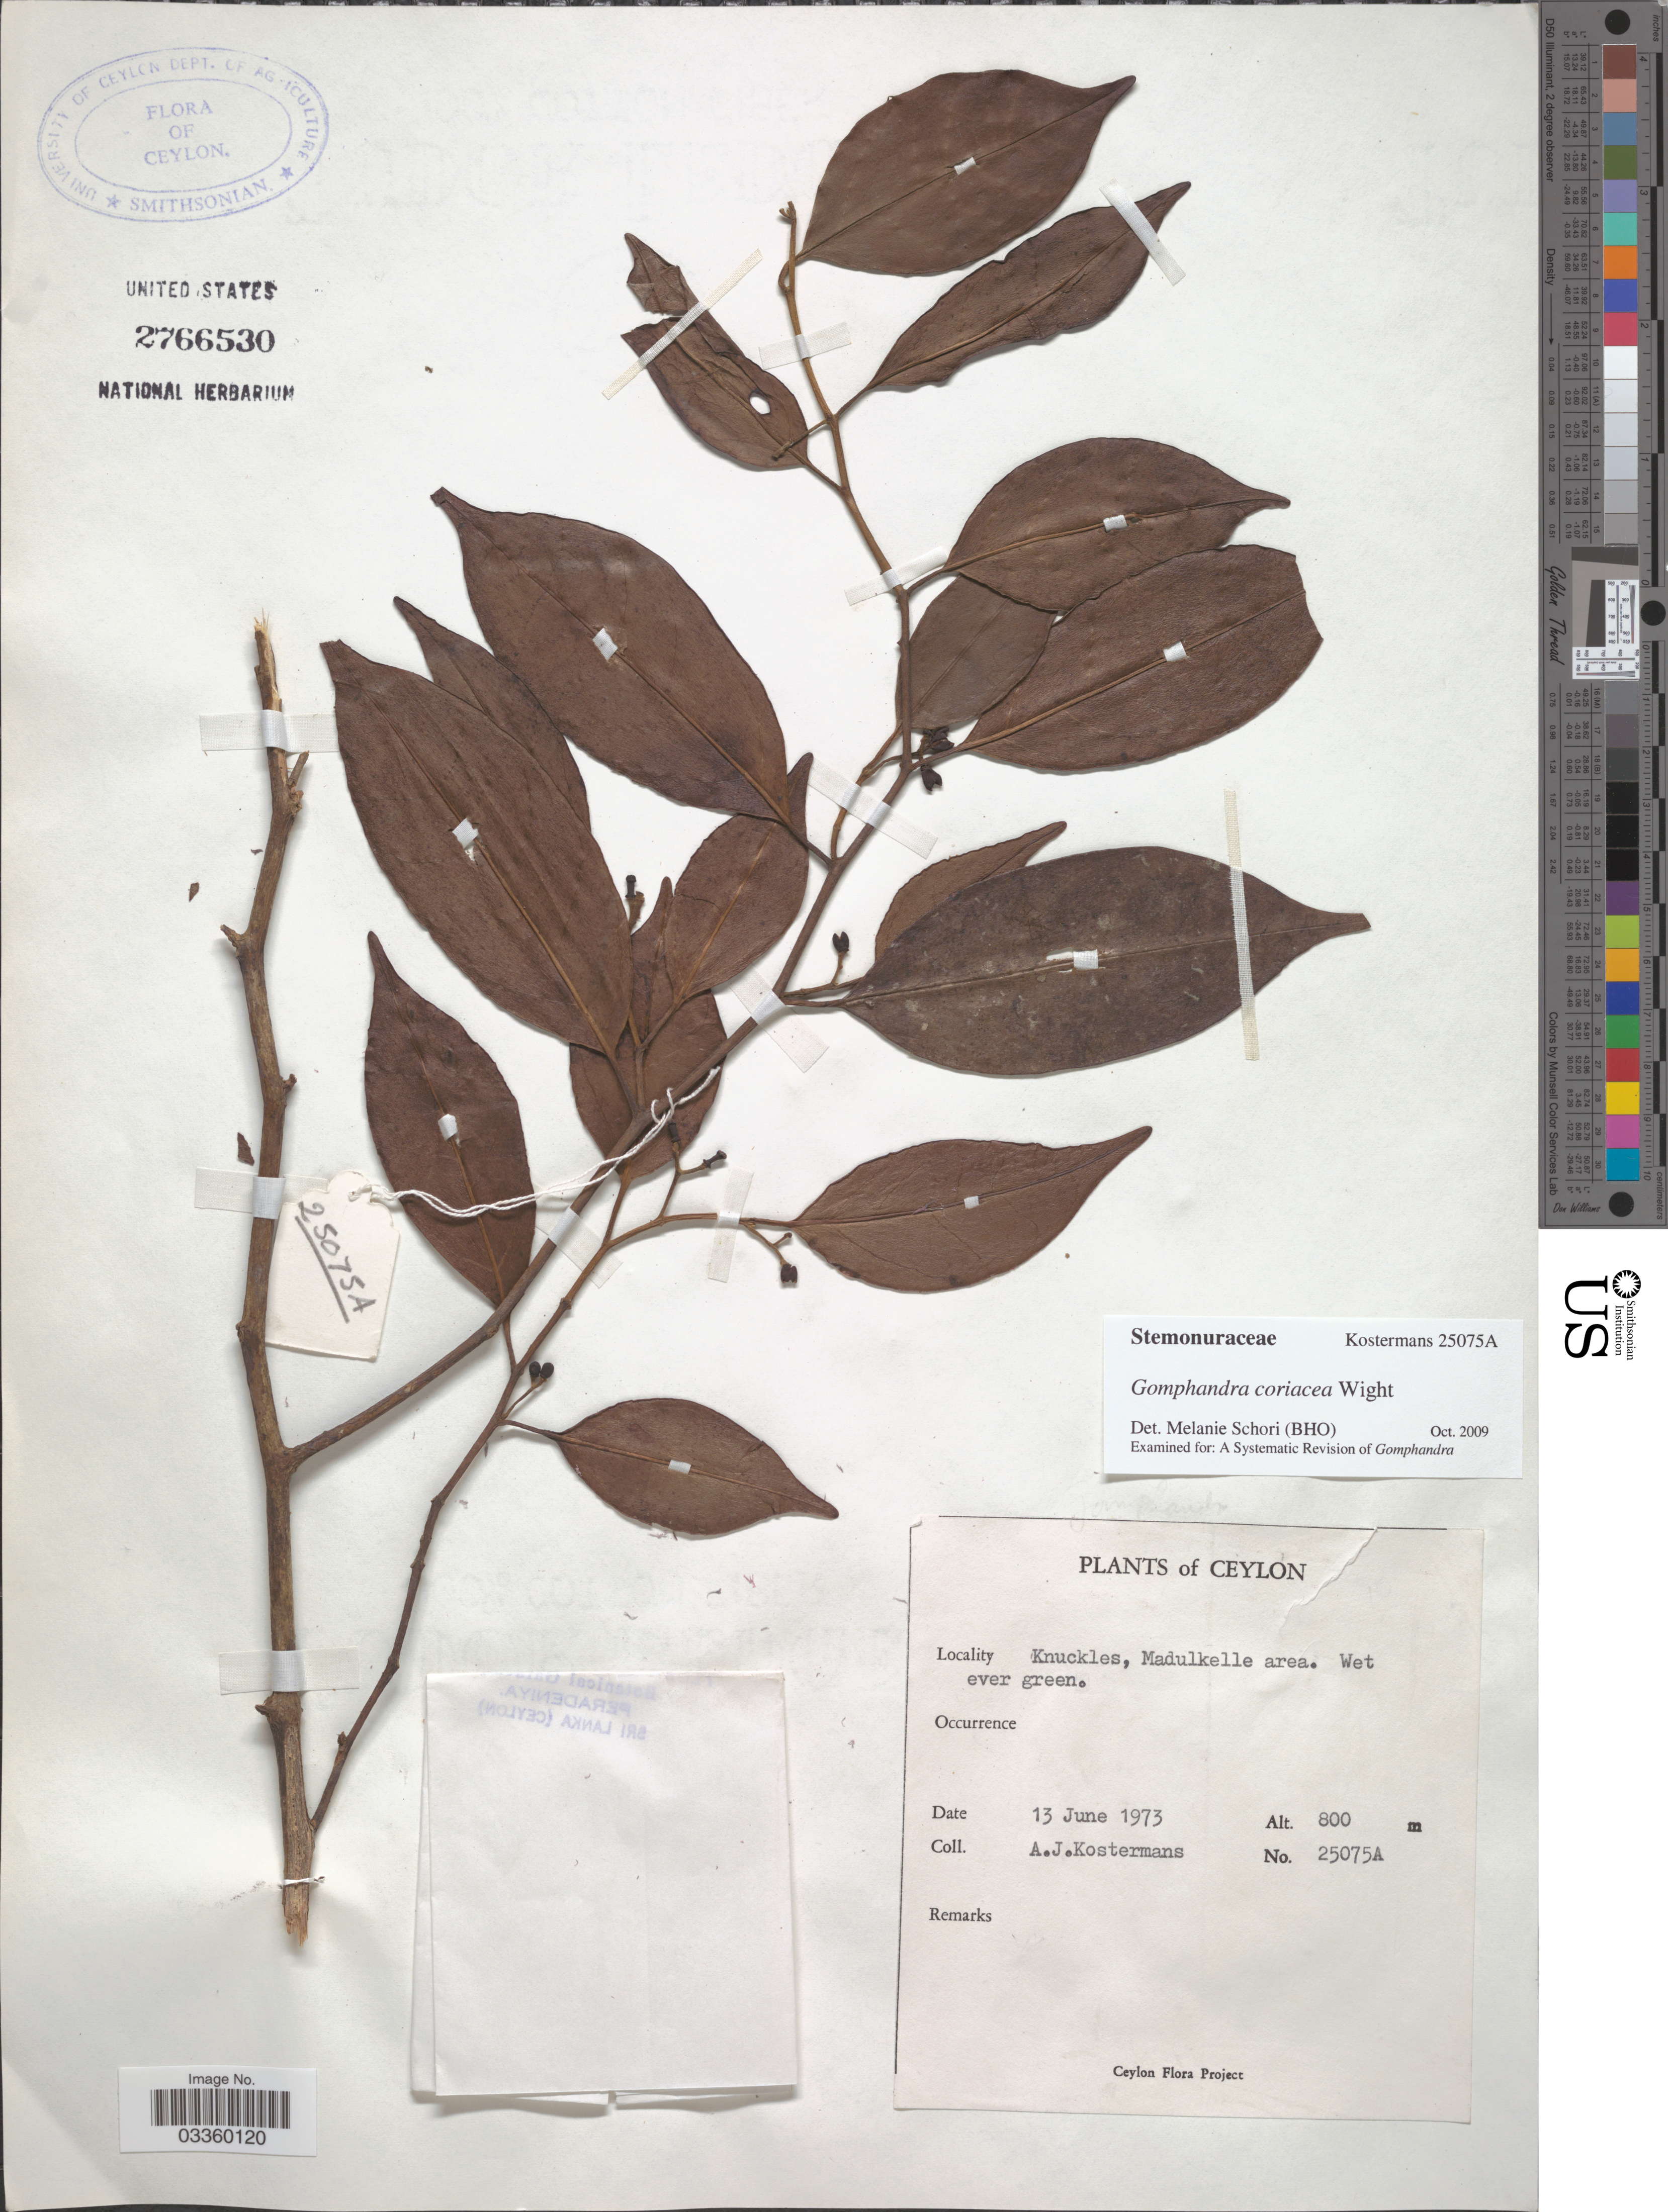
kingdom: Plantae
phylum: Tracheophyta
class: Magnoliopsida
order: Cardiopteridales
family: Stemonuraceae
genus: Gomphandra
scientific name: Gomphandra coriacea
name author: Wight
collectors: A. J. G. Kostermans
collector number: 25075A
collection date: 1973-06-13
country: Sri Lanka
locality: Ceylon. Knuckles, Madulkelle are.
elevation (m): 800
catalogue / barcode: US 2766530